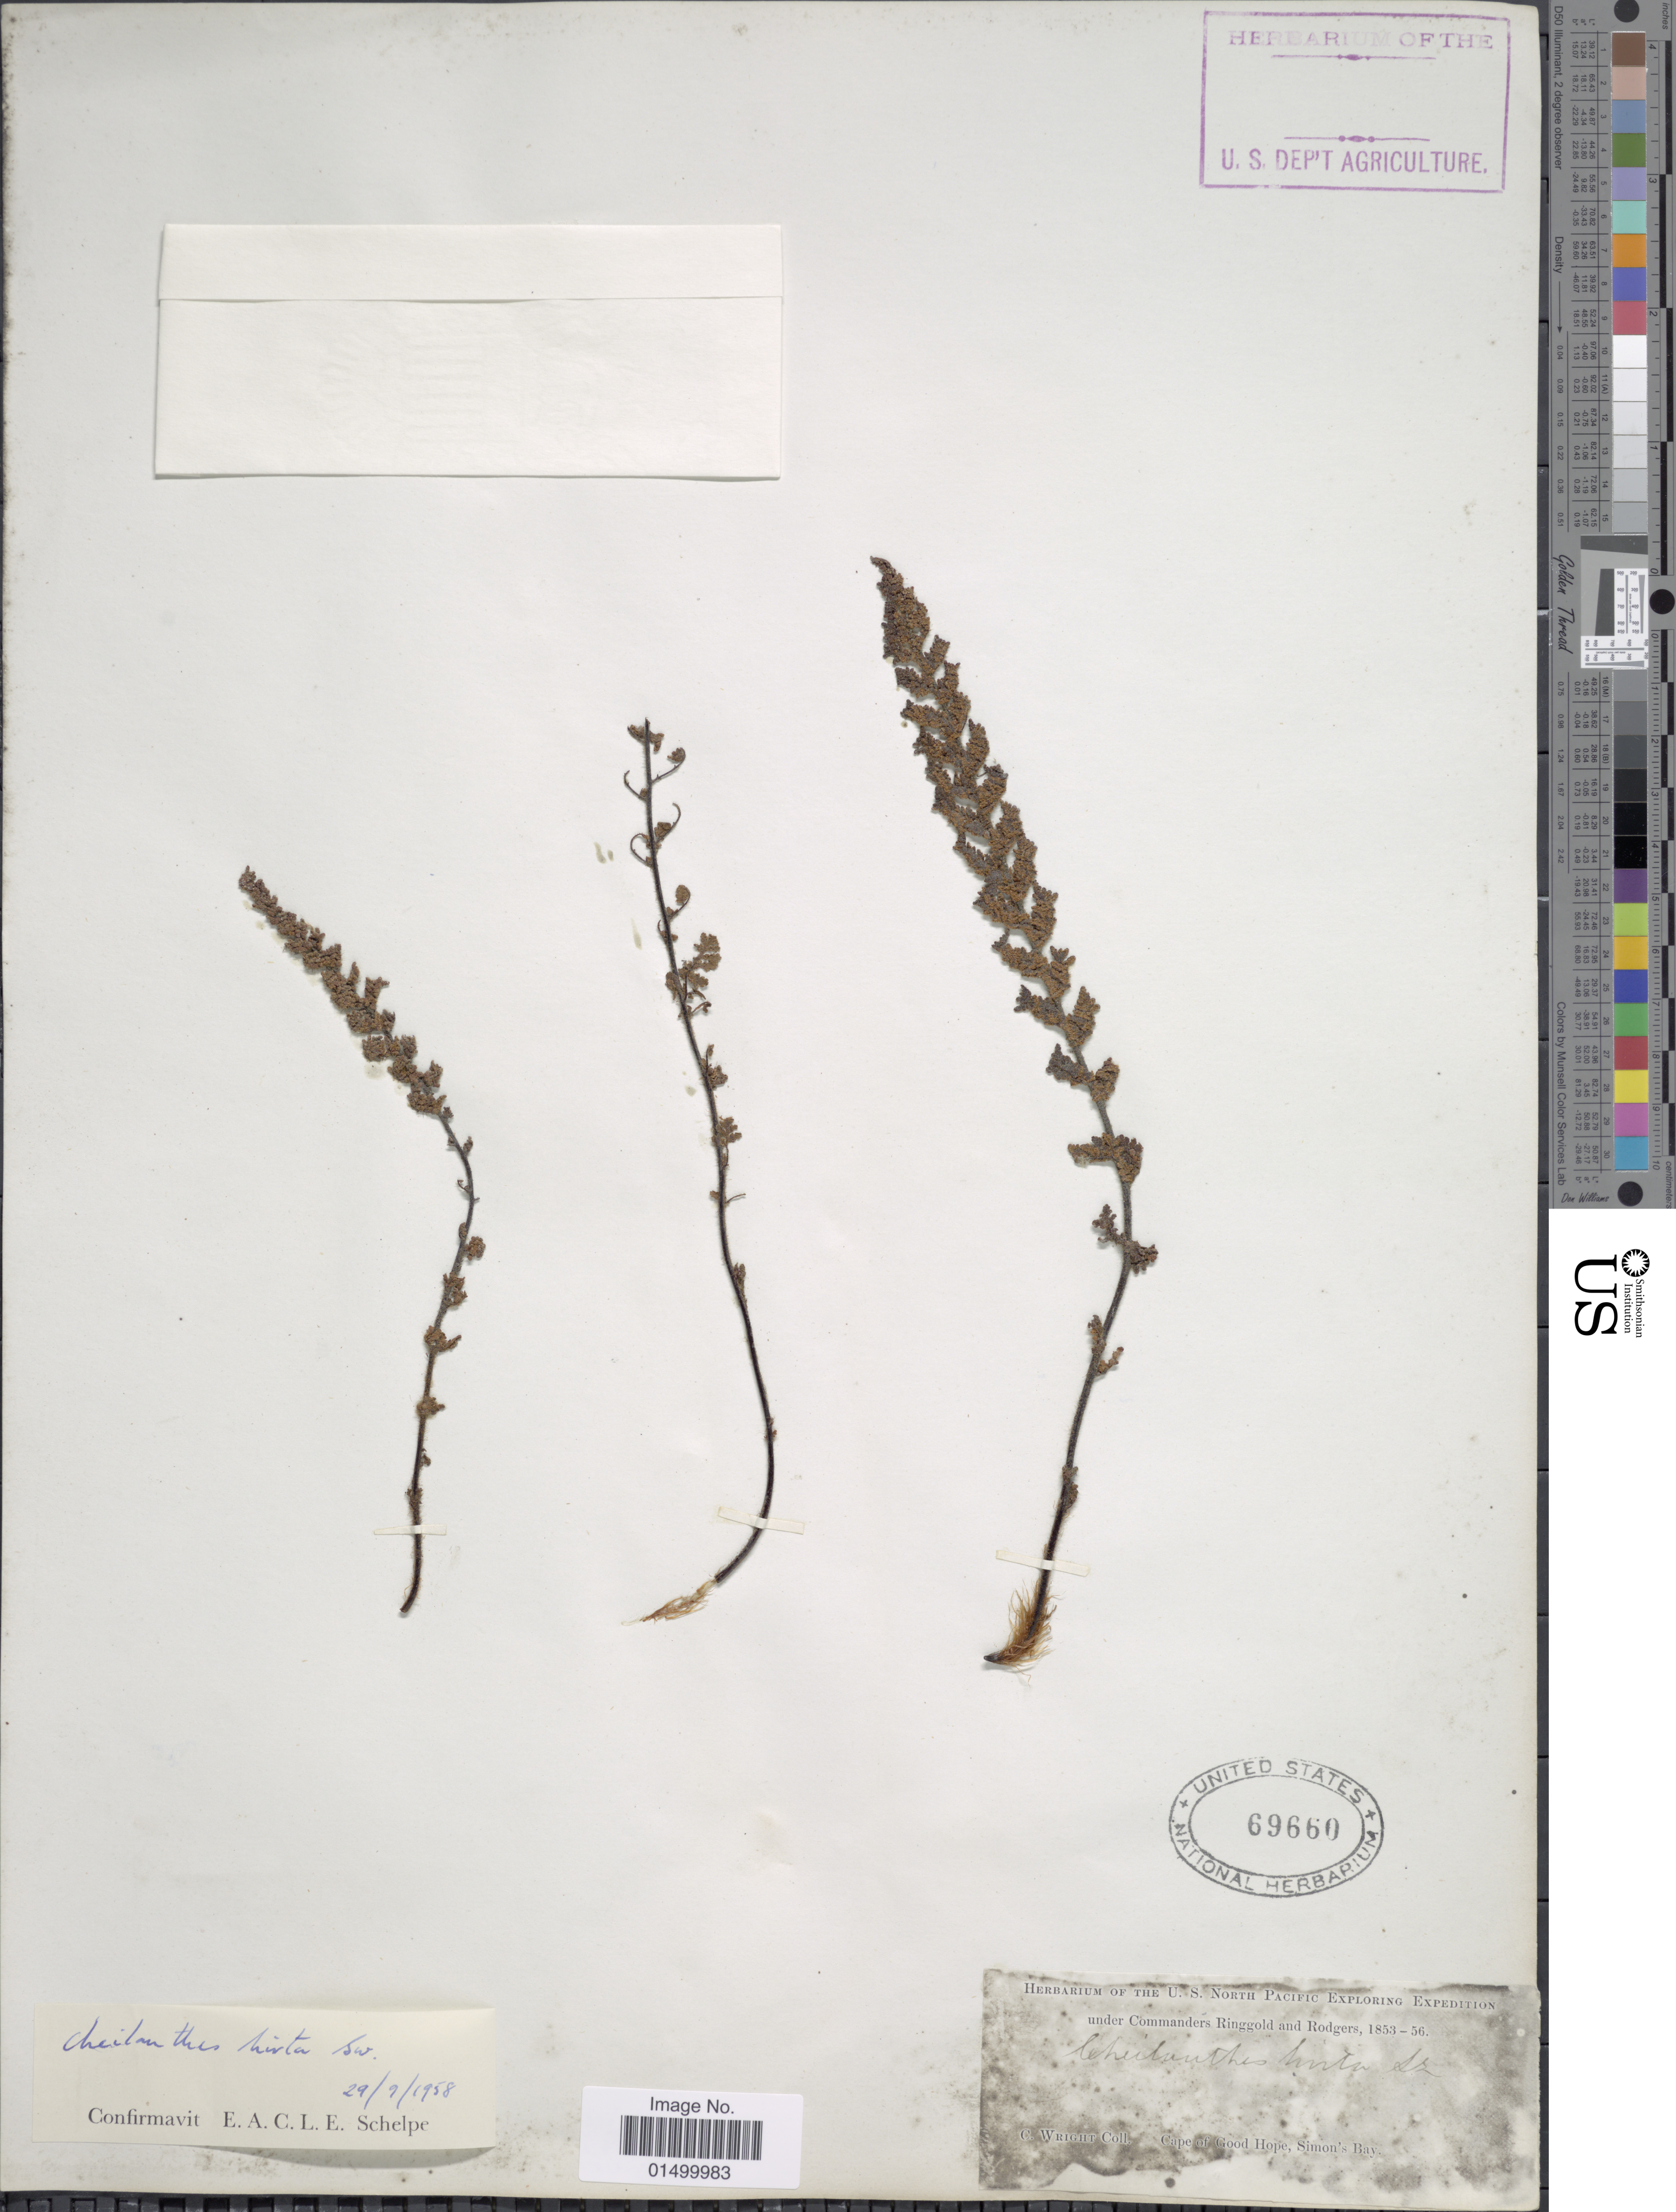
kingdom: Plantae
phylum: Tracheophyta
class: Polypodiopsida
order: Polypodiales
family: Pteridaceae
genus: Cheilanthes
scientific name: Cheilanthes hirta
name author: Sw.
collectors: C. Wright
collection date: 1853/1856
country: South Africa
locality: Cape of Good Hope, Simon's Bay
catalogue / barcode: US 69660